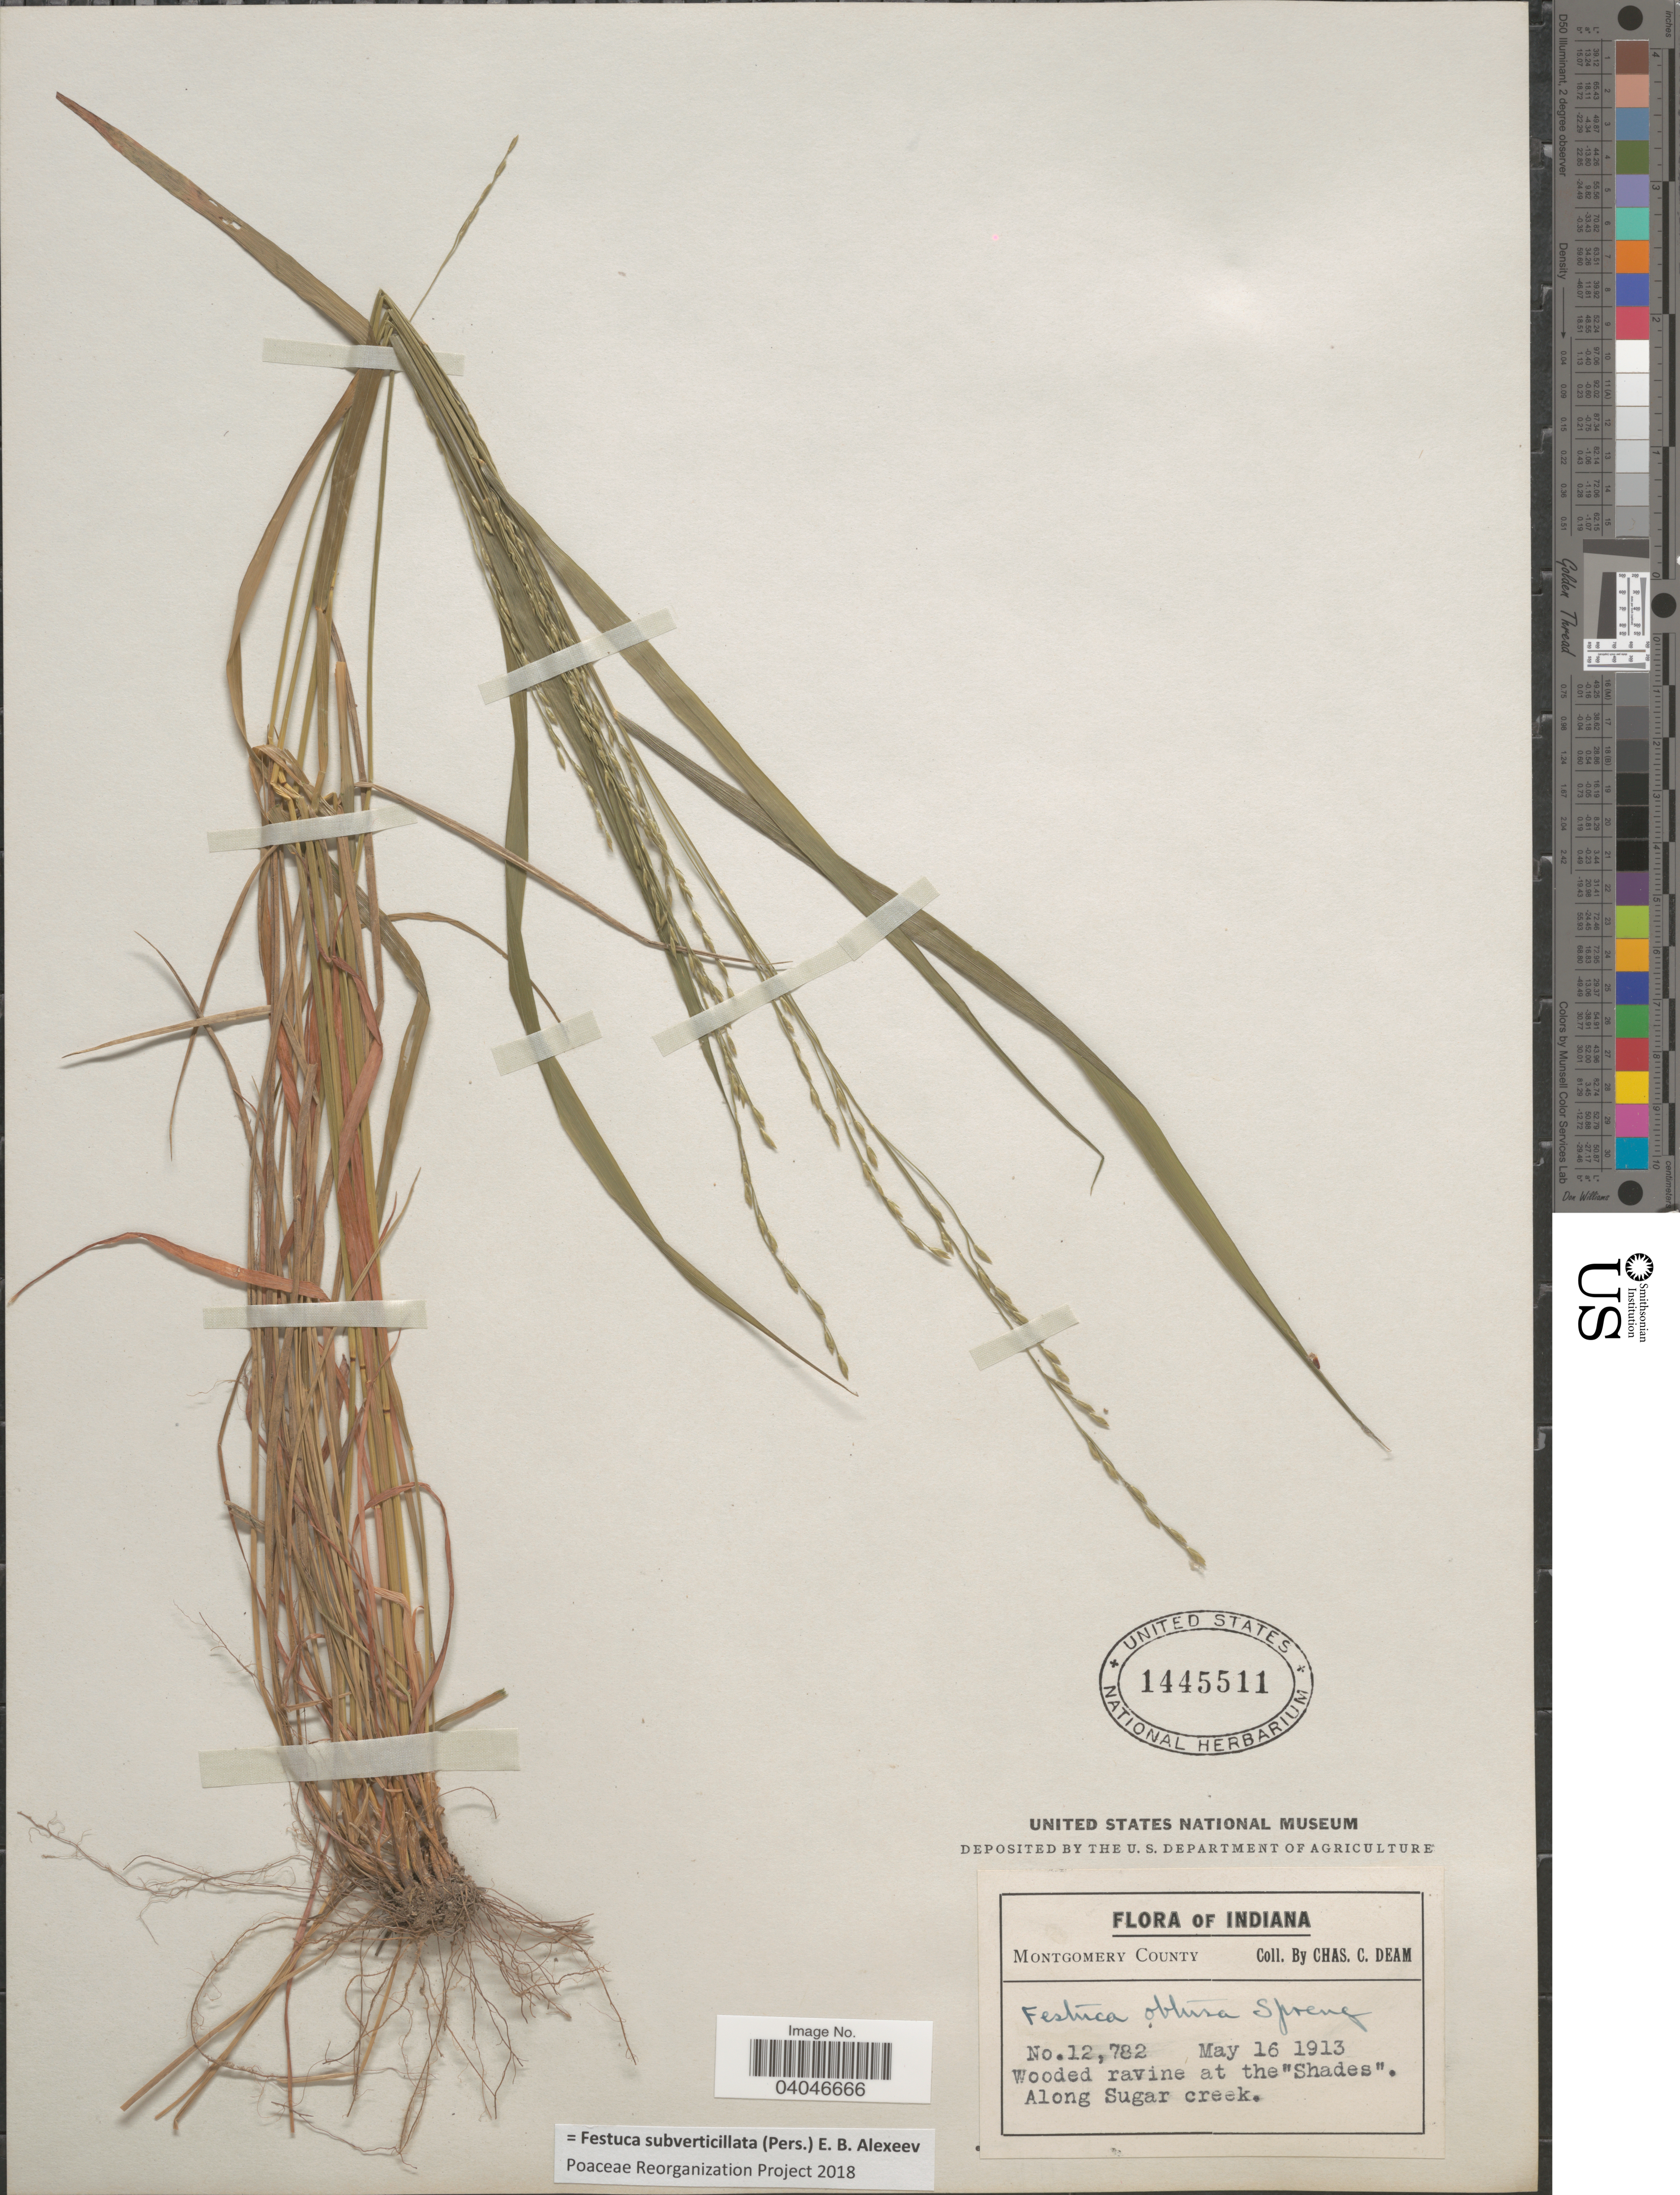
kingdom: Plantae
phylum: Tracheophyta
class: Liliopsida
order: Poales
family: Poaceae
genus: Festuca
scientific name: Festuca subverticillata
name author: (Pers.) E.B. Alexeev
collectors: C. C. Deam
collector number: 12782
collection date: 1913-05-16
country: United States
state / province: Indiana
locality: Montgomery County. Wooded ravine at the" Shades". Along Sugar creek.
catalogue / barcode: US 1445511